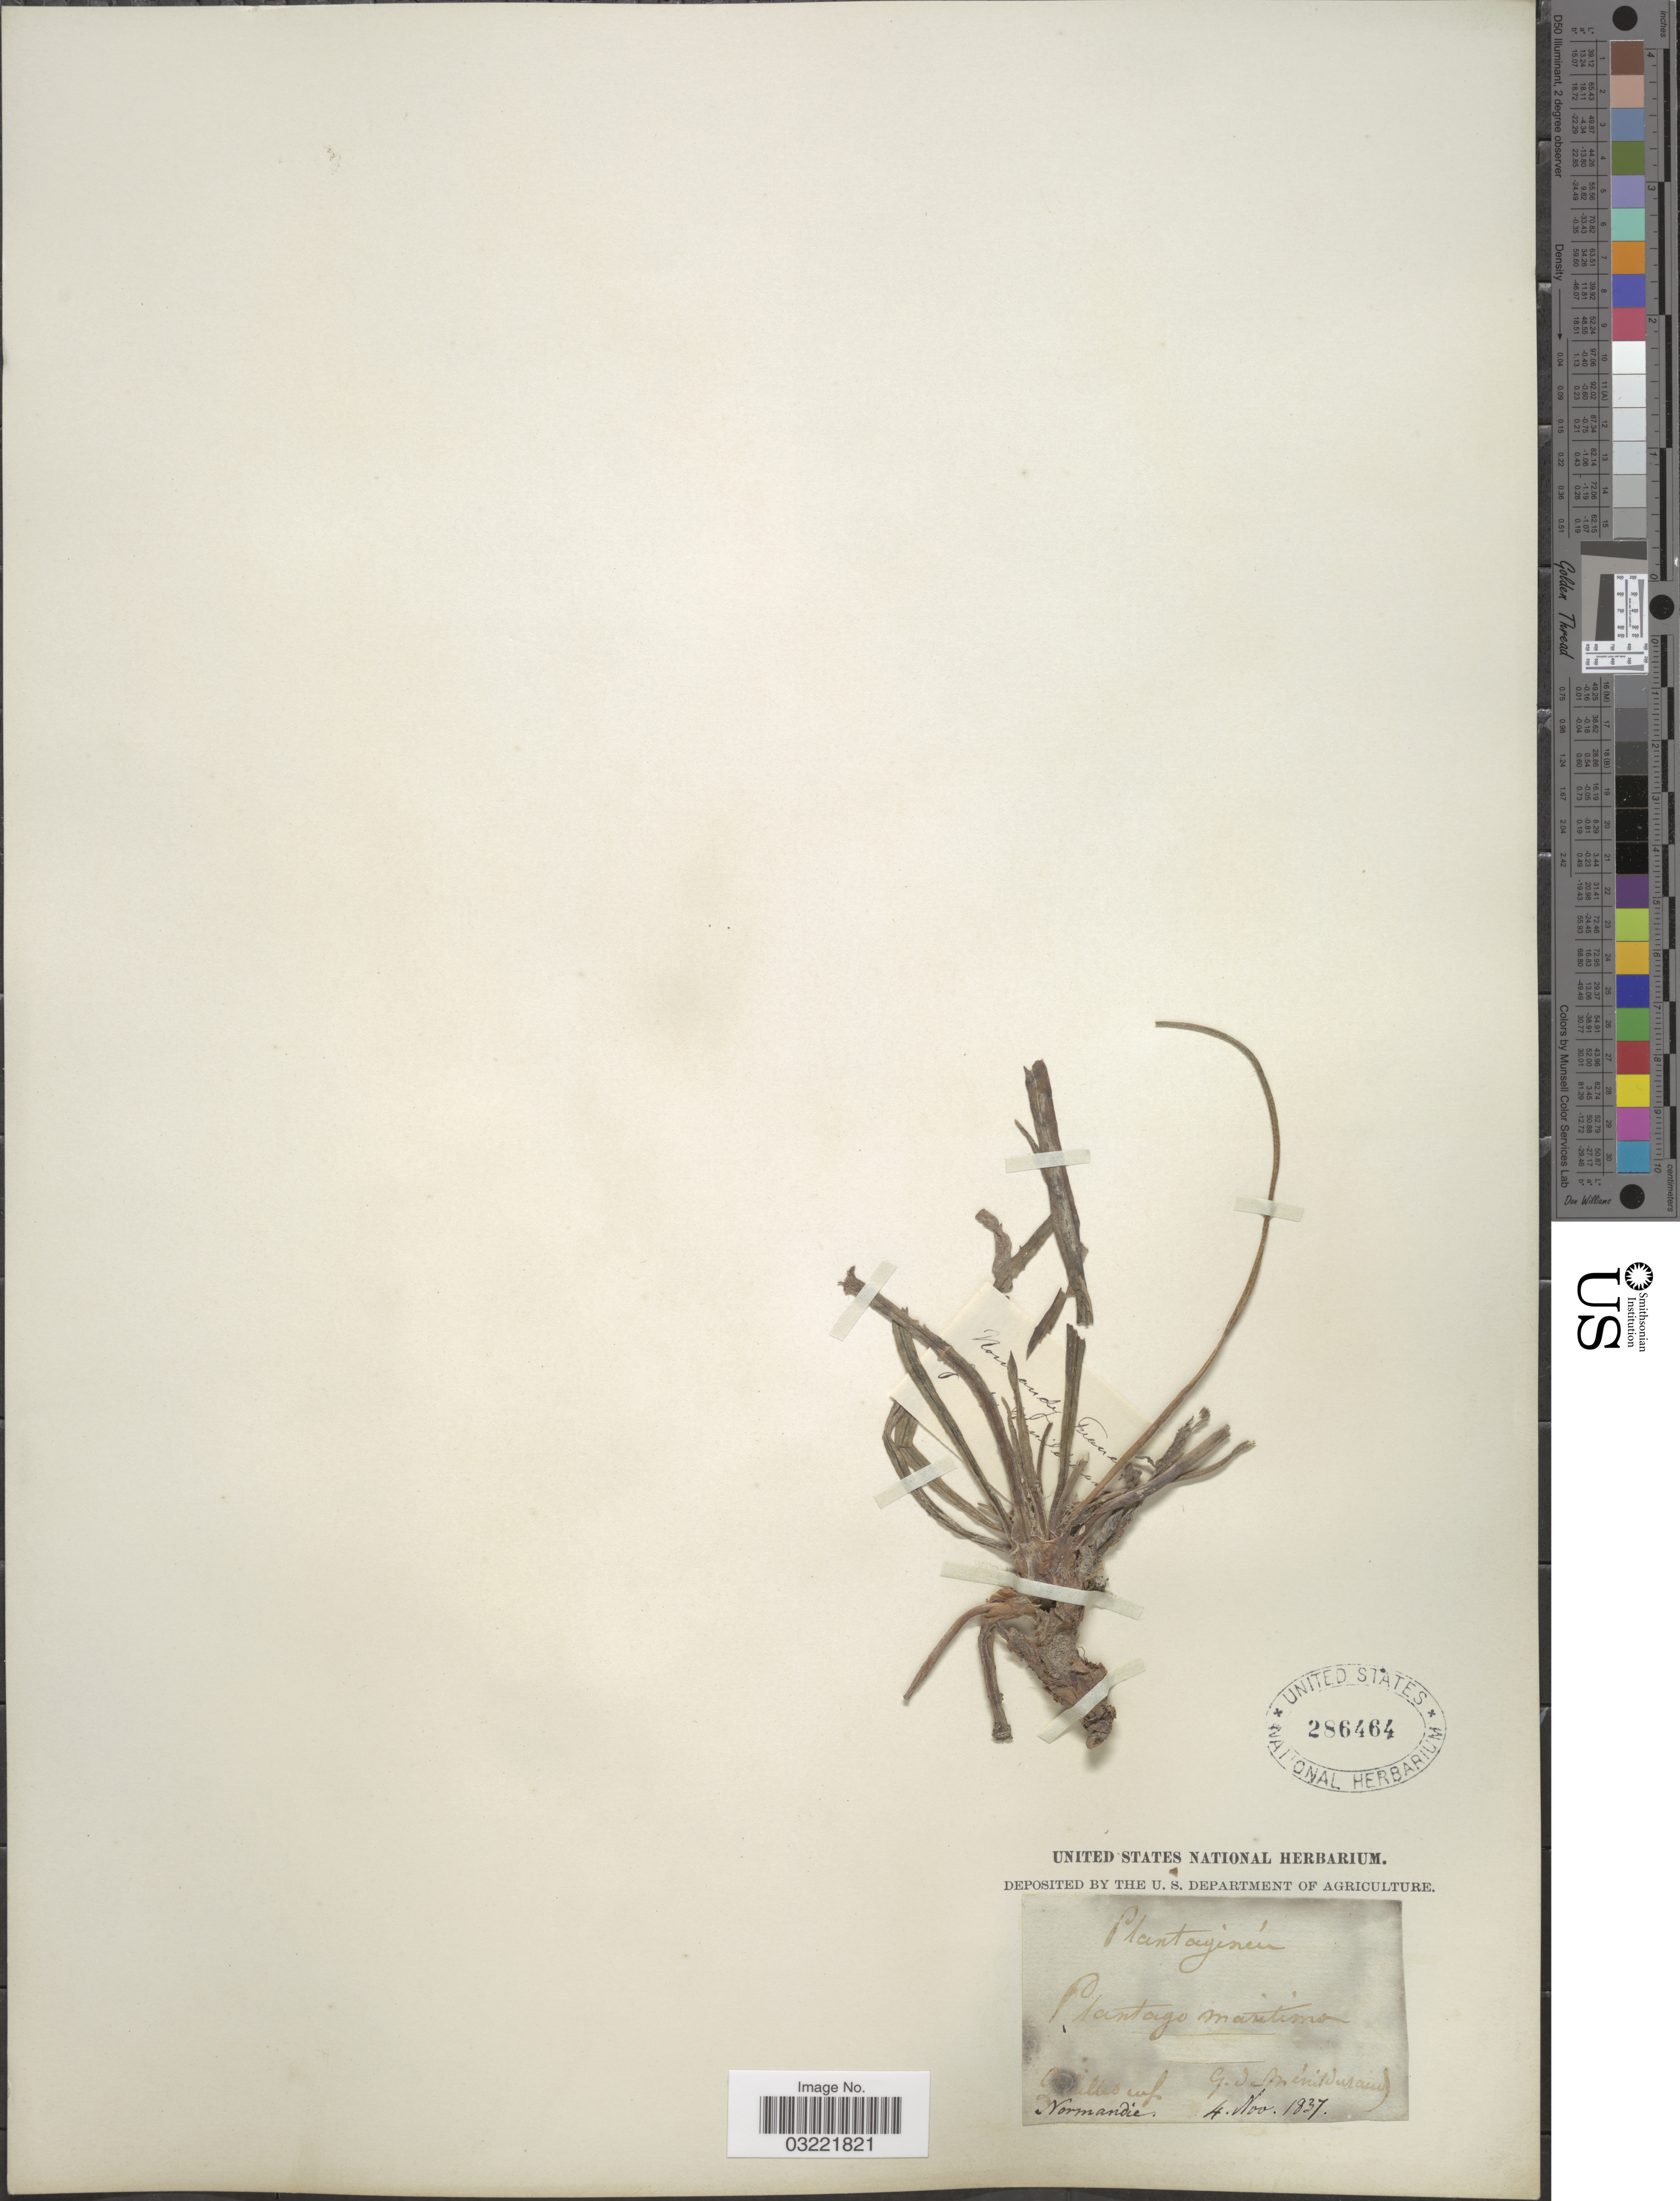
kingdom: Plantae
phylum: Tracheophyta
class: Magnoliopsida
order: Lamiales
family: Plantaginaceae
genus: Plantago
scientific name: Plantago maritima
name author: L.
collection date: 1837-11-04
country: France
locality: Normandie.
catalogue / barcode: US 286464